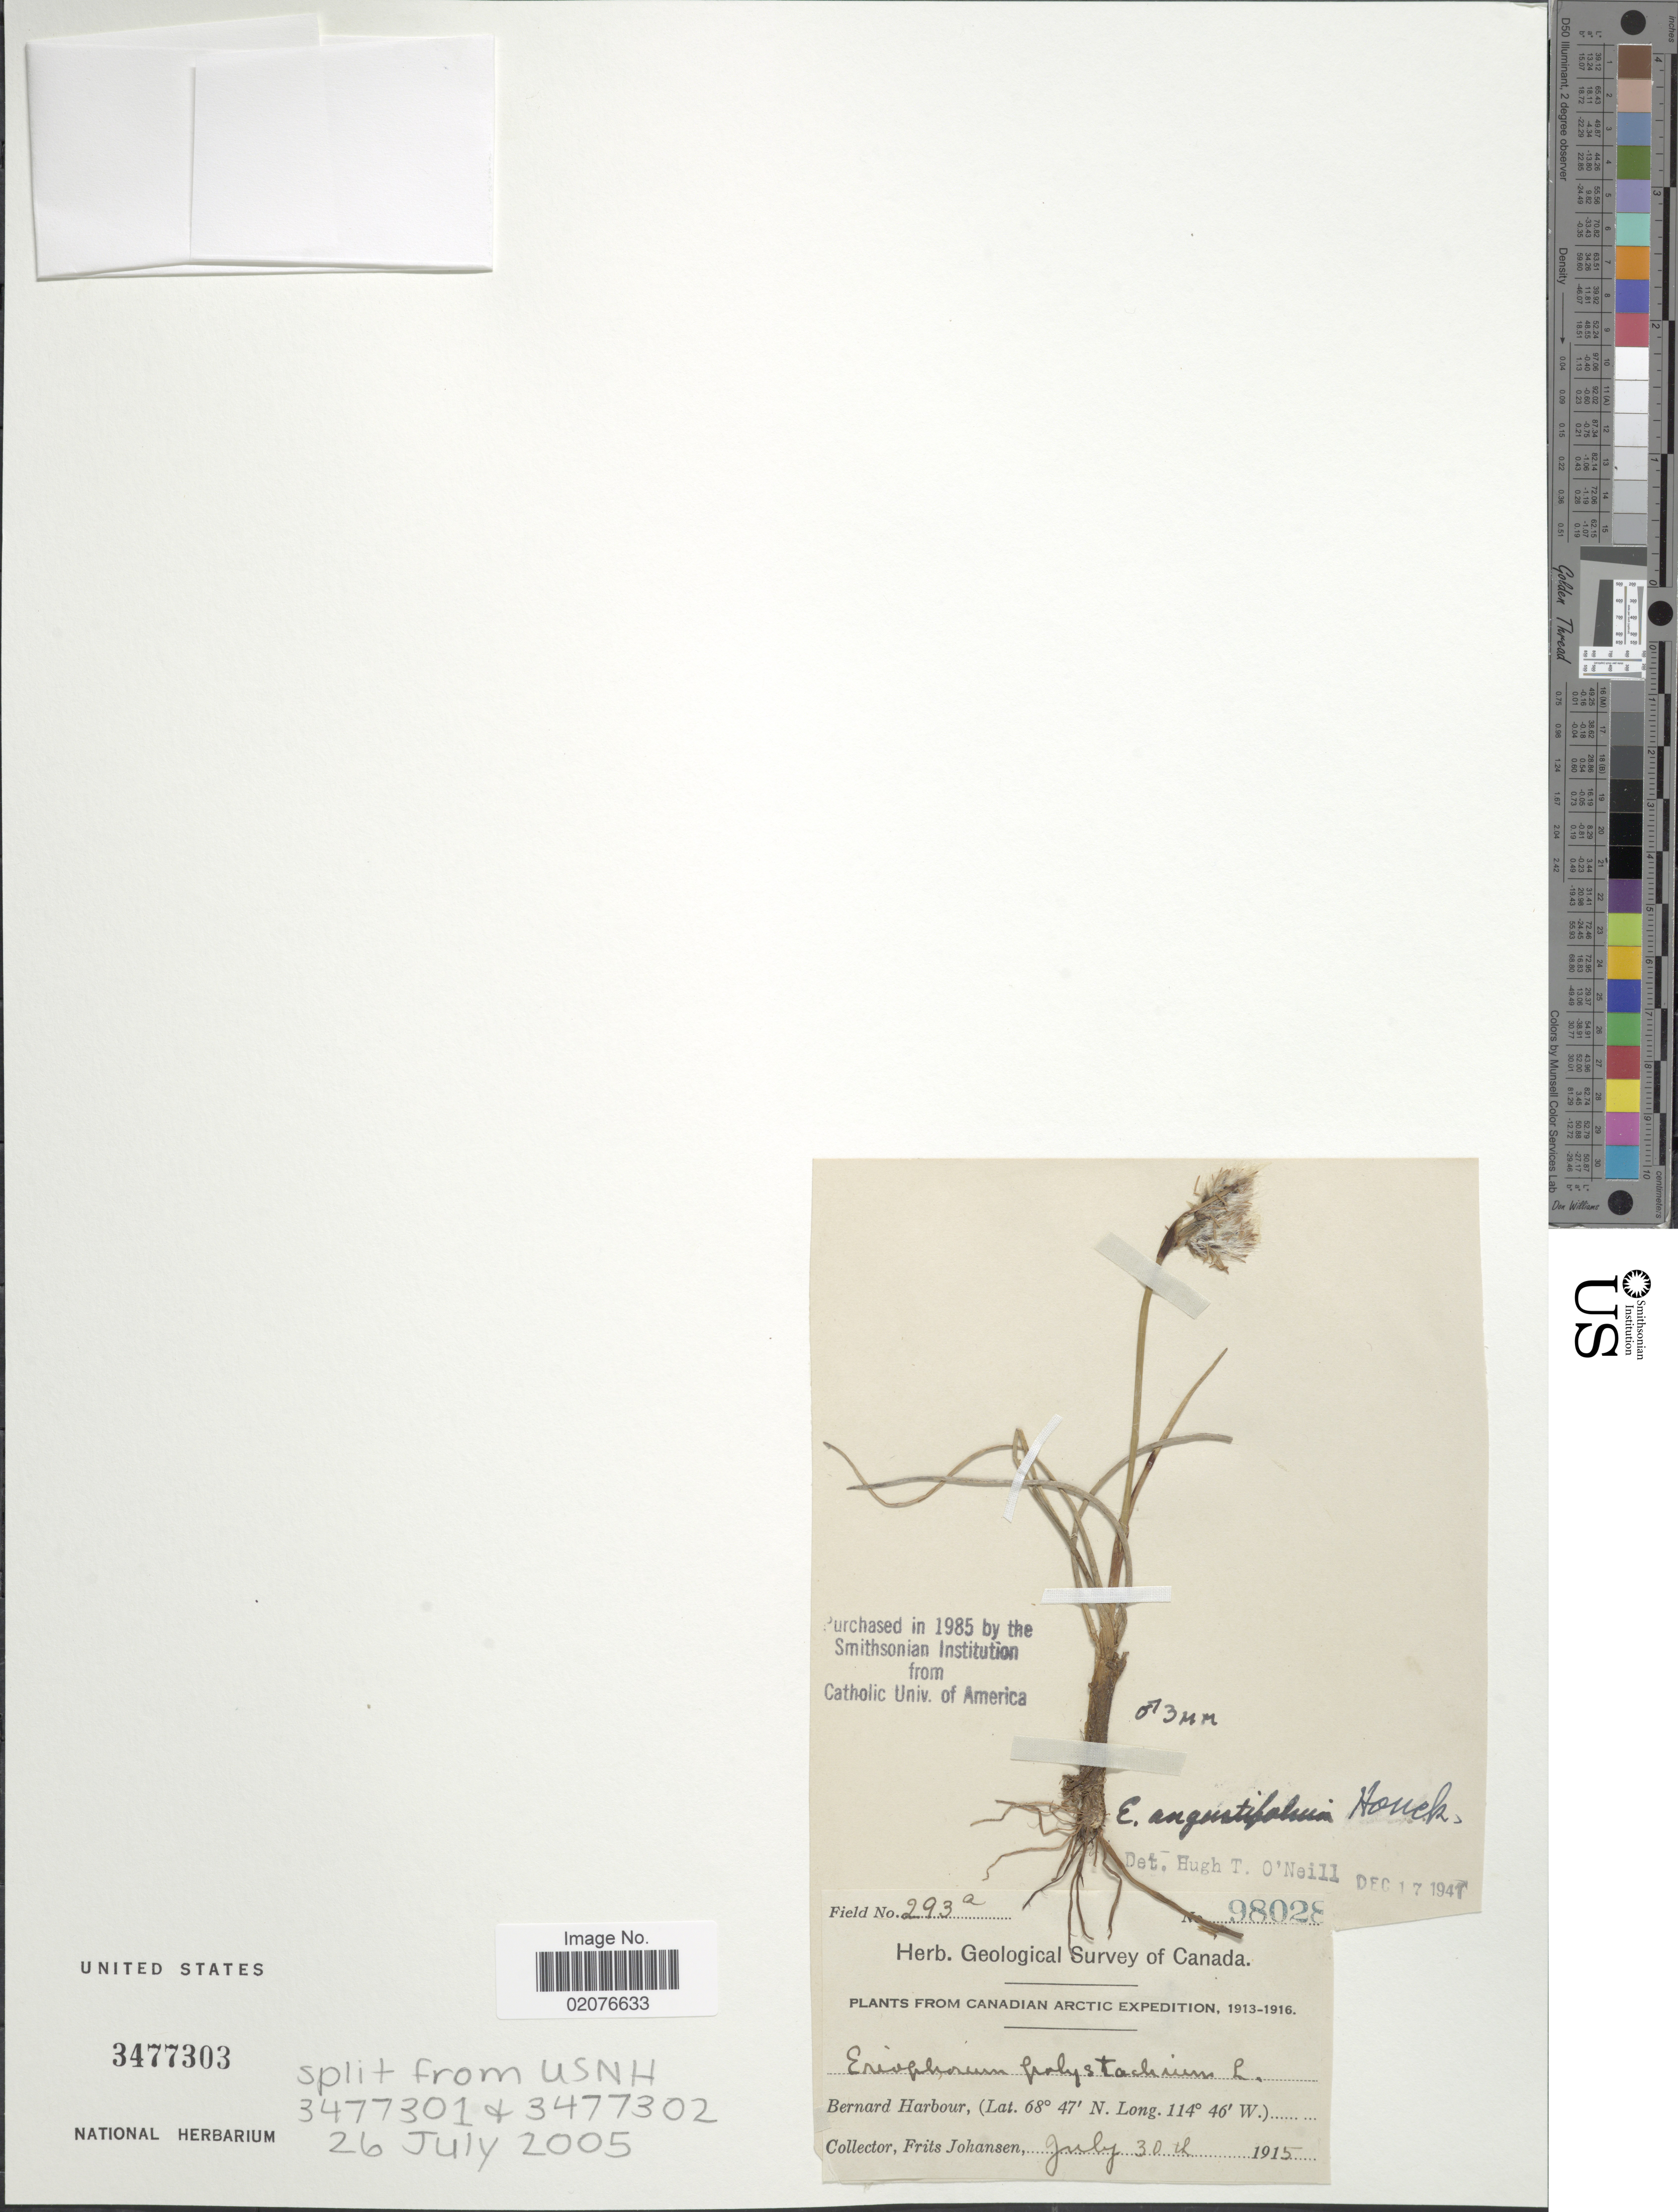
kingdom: Plantae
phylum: Tracheophyta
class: Liliopsida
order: Poales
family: Cyperaceae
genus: Eriophorum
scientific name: Eriophorum angustifolium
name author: Honck.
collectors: F. Johansen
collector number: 98028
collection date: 1915-07-30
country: Canada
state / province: Nunavut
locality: Canadian Arctic, Bernard Harbour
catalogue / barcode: US 3477303